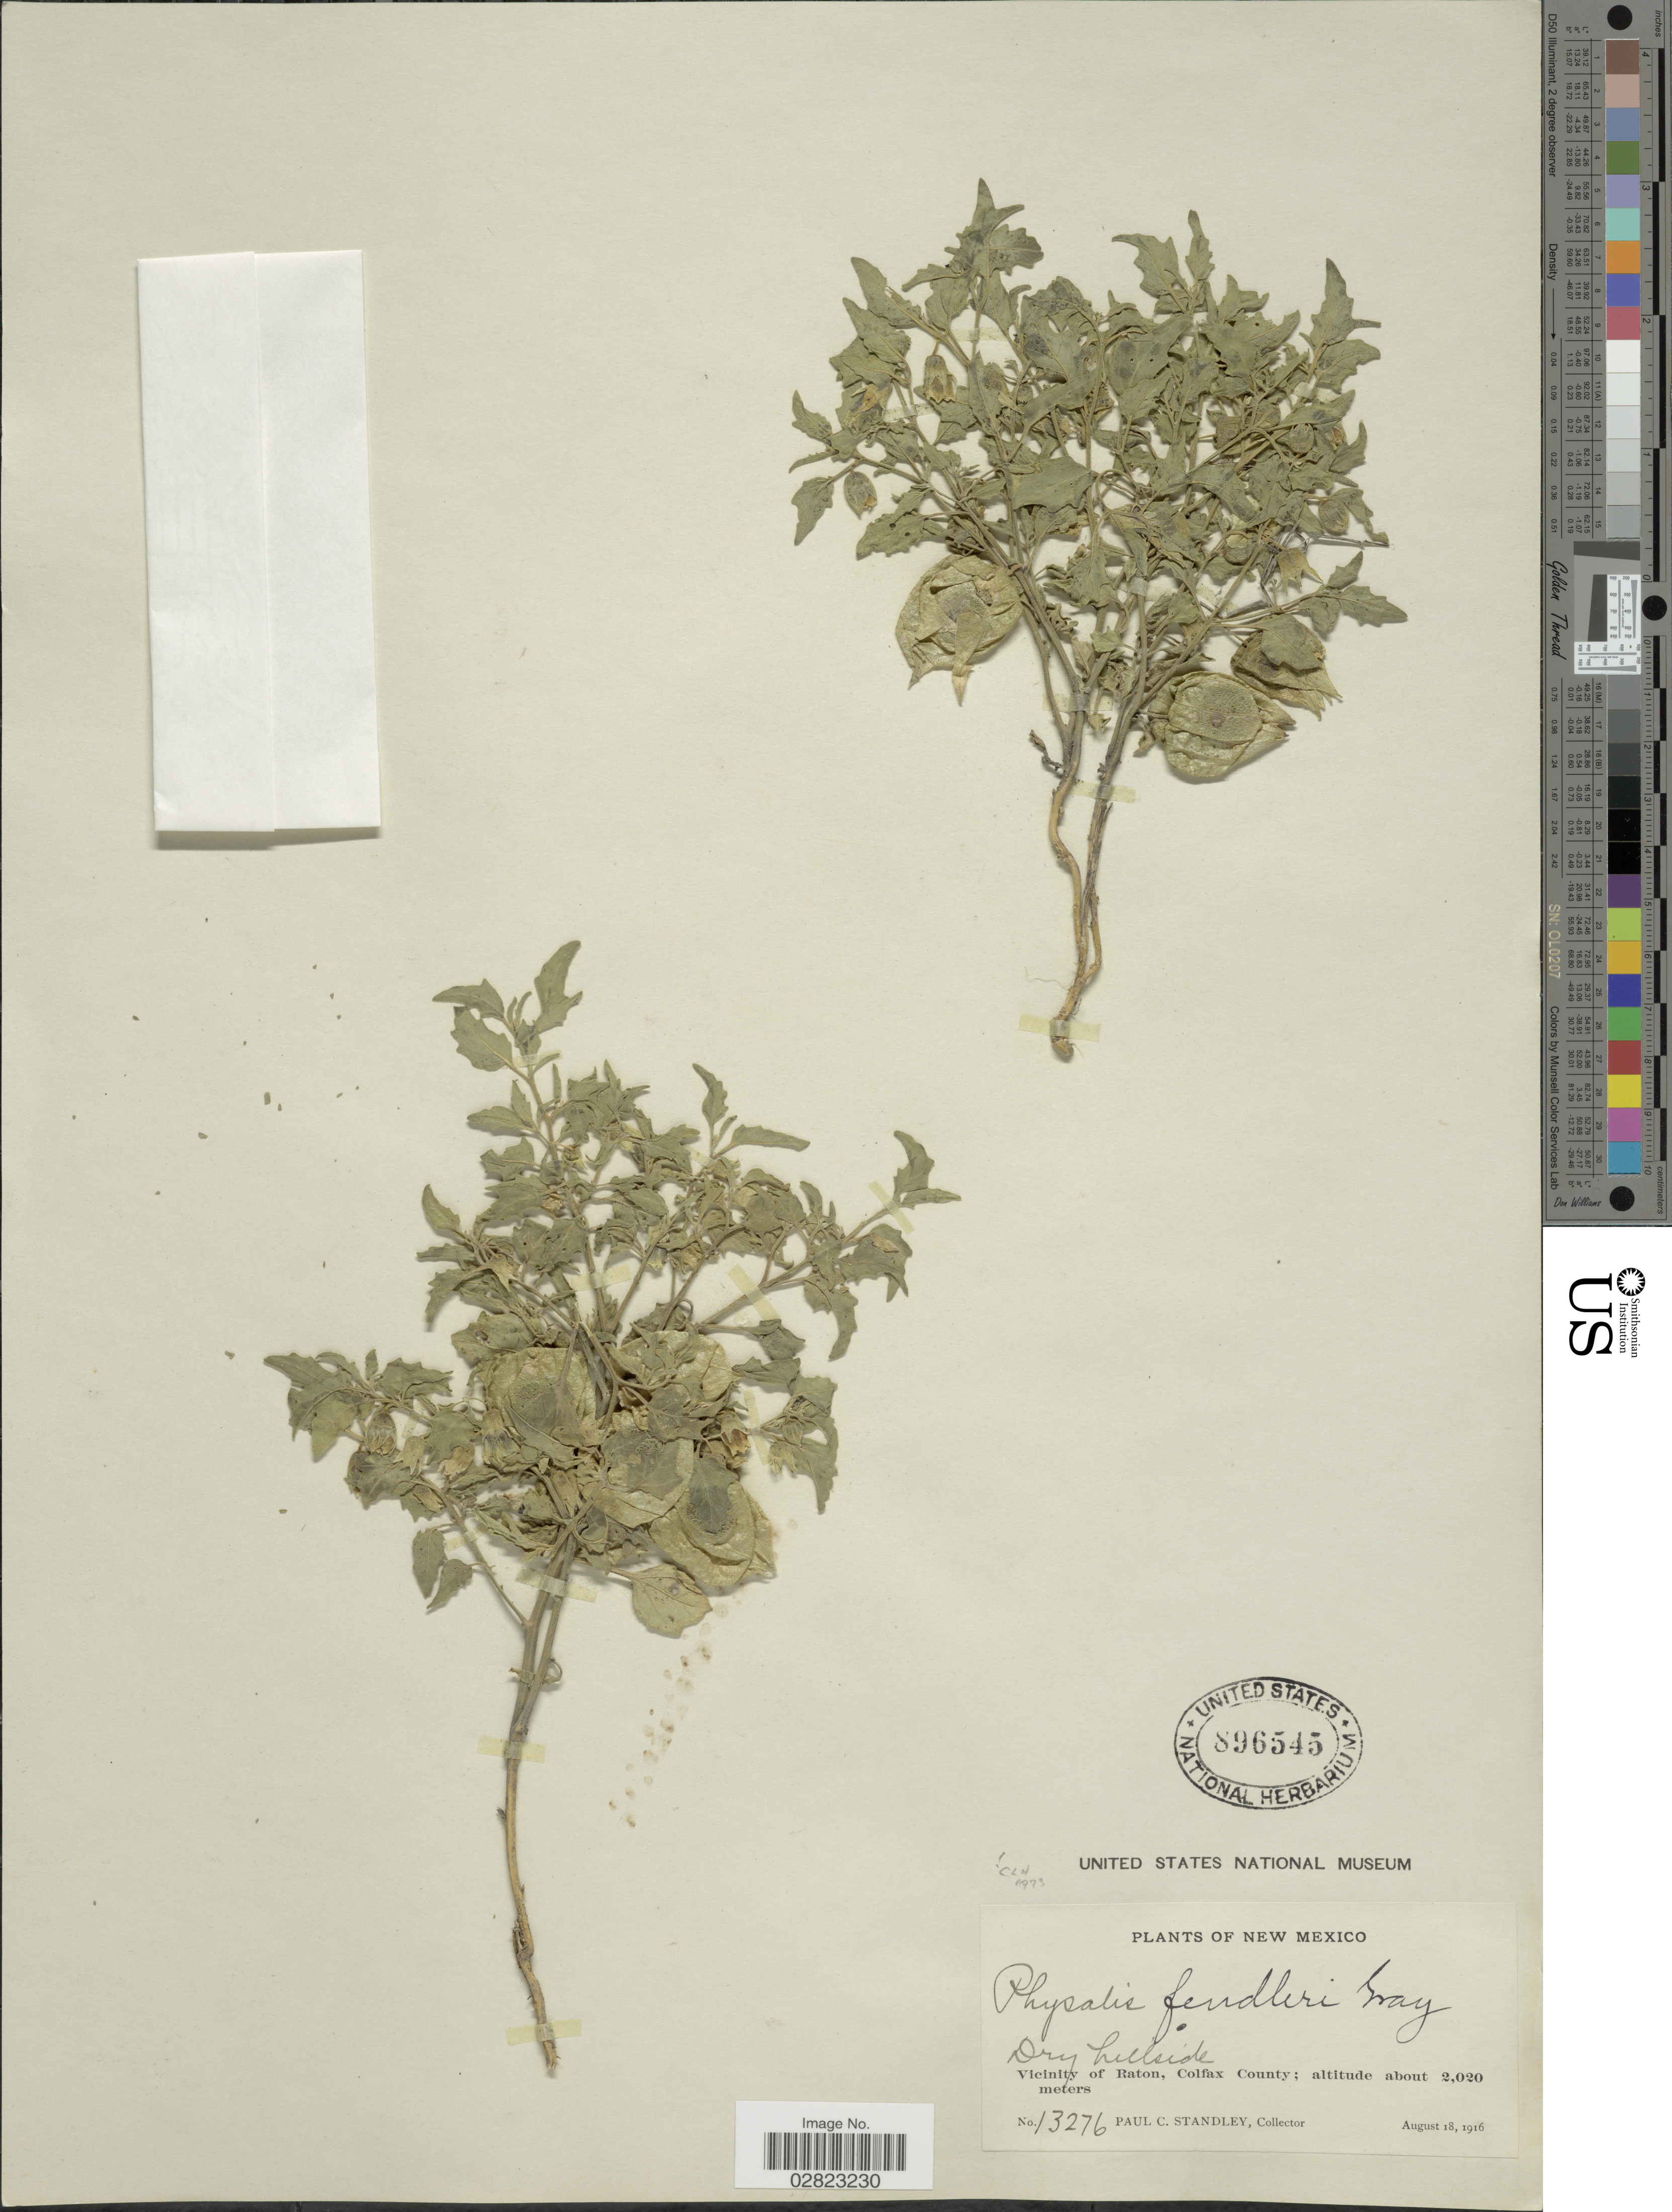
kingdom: Plantae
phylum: Tracheophyta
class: Magnoliopsida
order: Solanales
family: Solanaceae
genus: Physalis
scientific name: Physalis fendleri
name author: A. Gray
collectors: P. C. Standley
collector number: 13276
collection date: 1916-08-18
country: United States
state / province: New Mexico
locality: Vicinity of Raton, Colfax County.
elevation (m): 2020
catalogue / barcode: US 896545